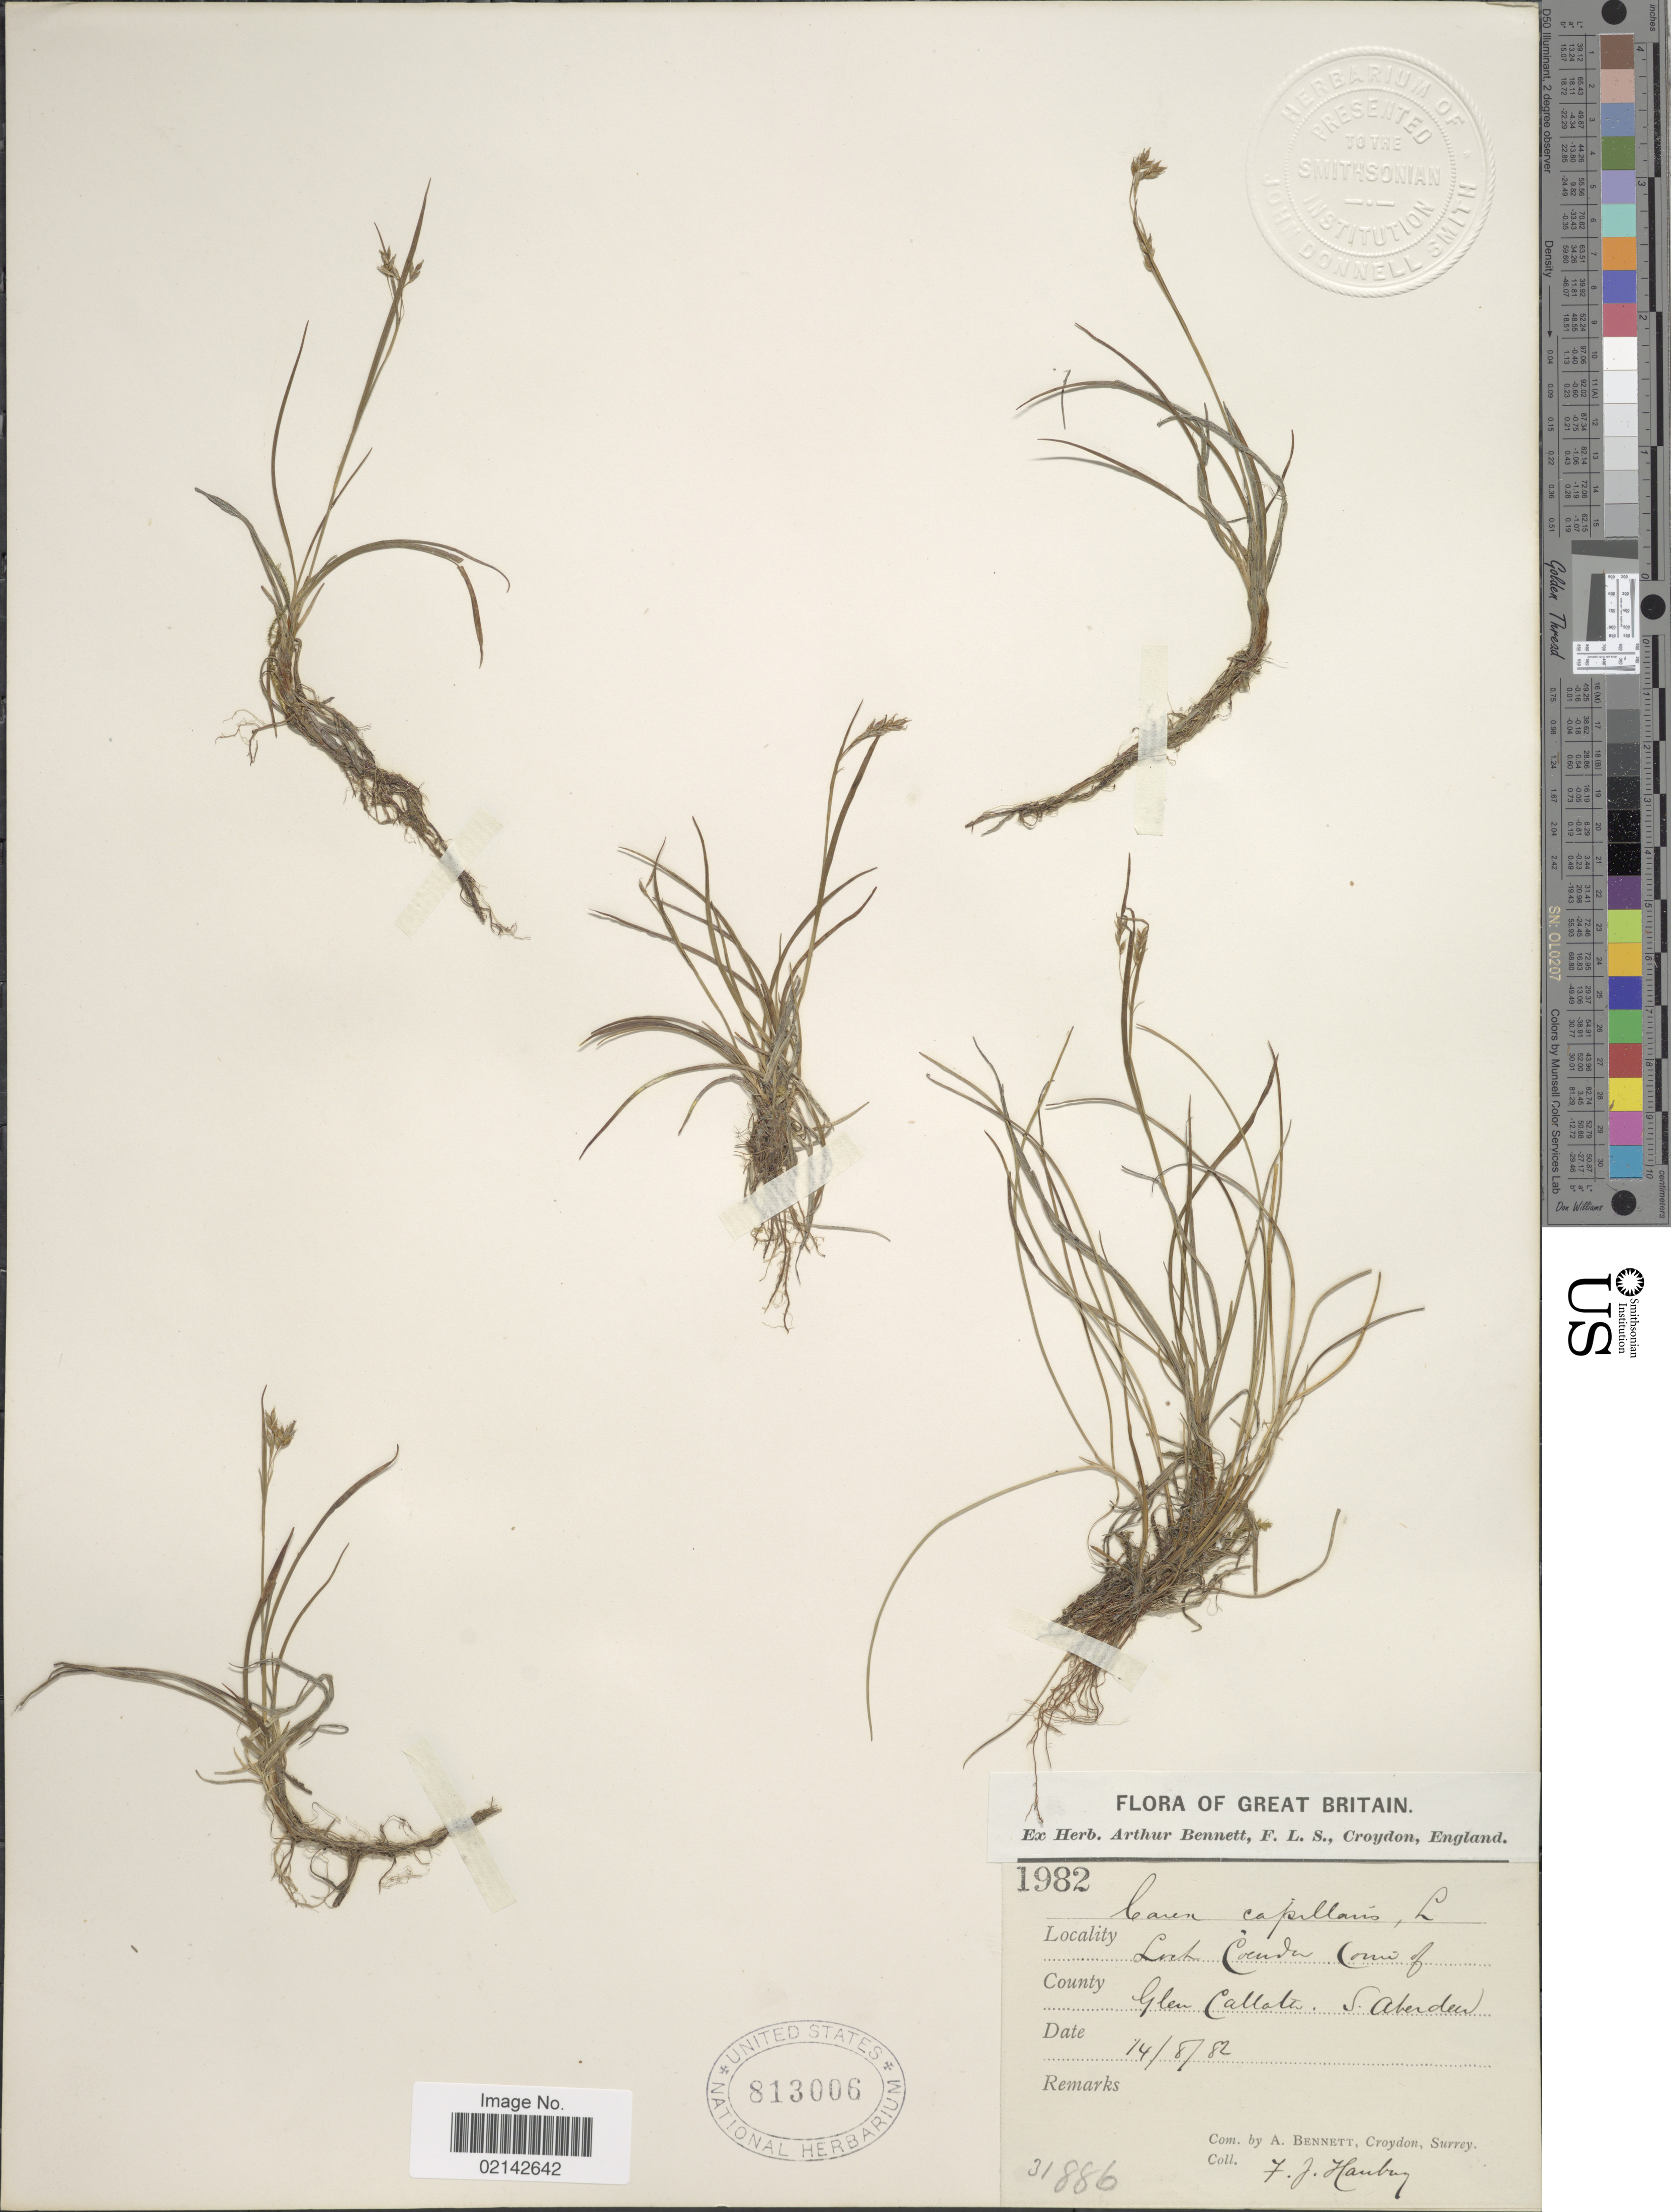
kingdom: Plantae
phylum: Tracheophyta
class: Liliopsida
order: Poales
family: Cyperaceae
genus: Carex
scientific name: Carex capillaris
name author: L.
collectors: F. Hanbury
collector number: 31886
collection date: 1882-08-14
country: United Kingdom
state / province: Scotland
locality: Loch Cander (Kander) carn of Glen Callater, S. Aberdeen.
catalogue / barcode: US 813006